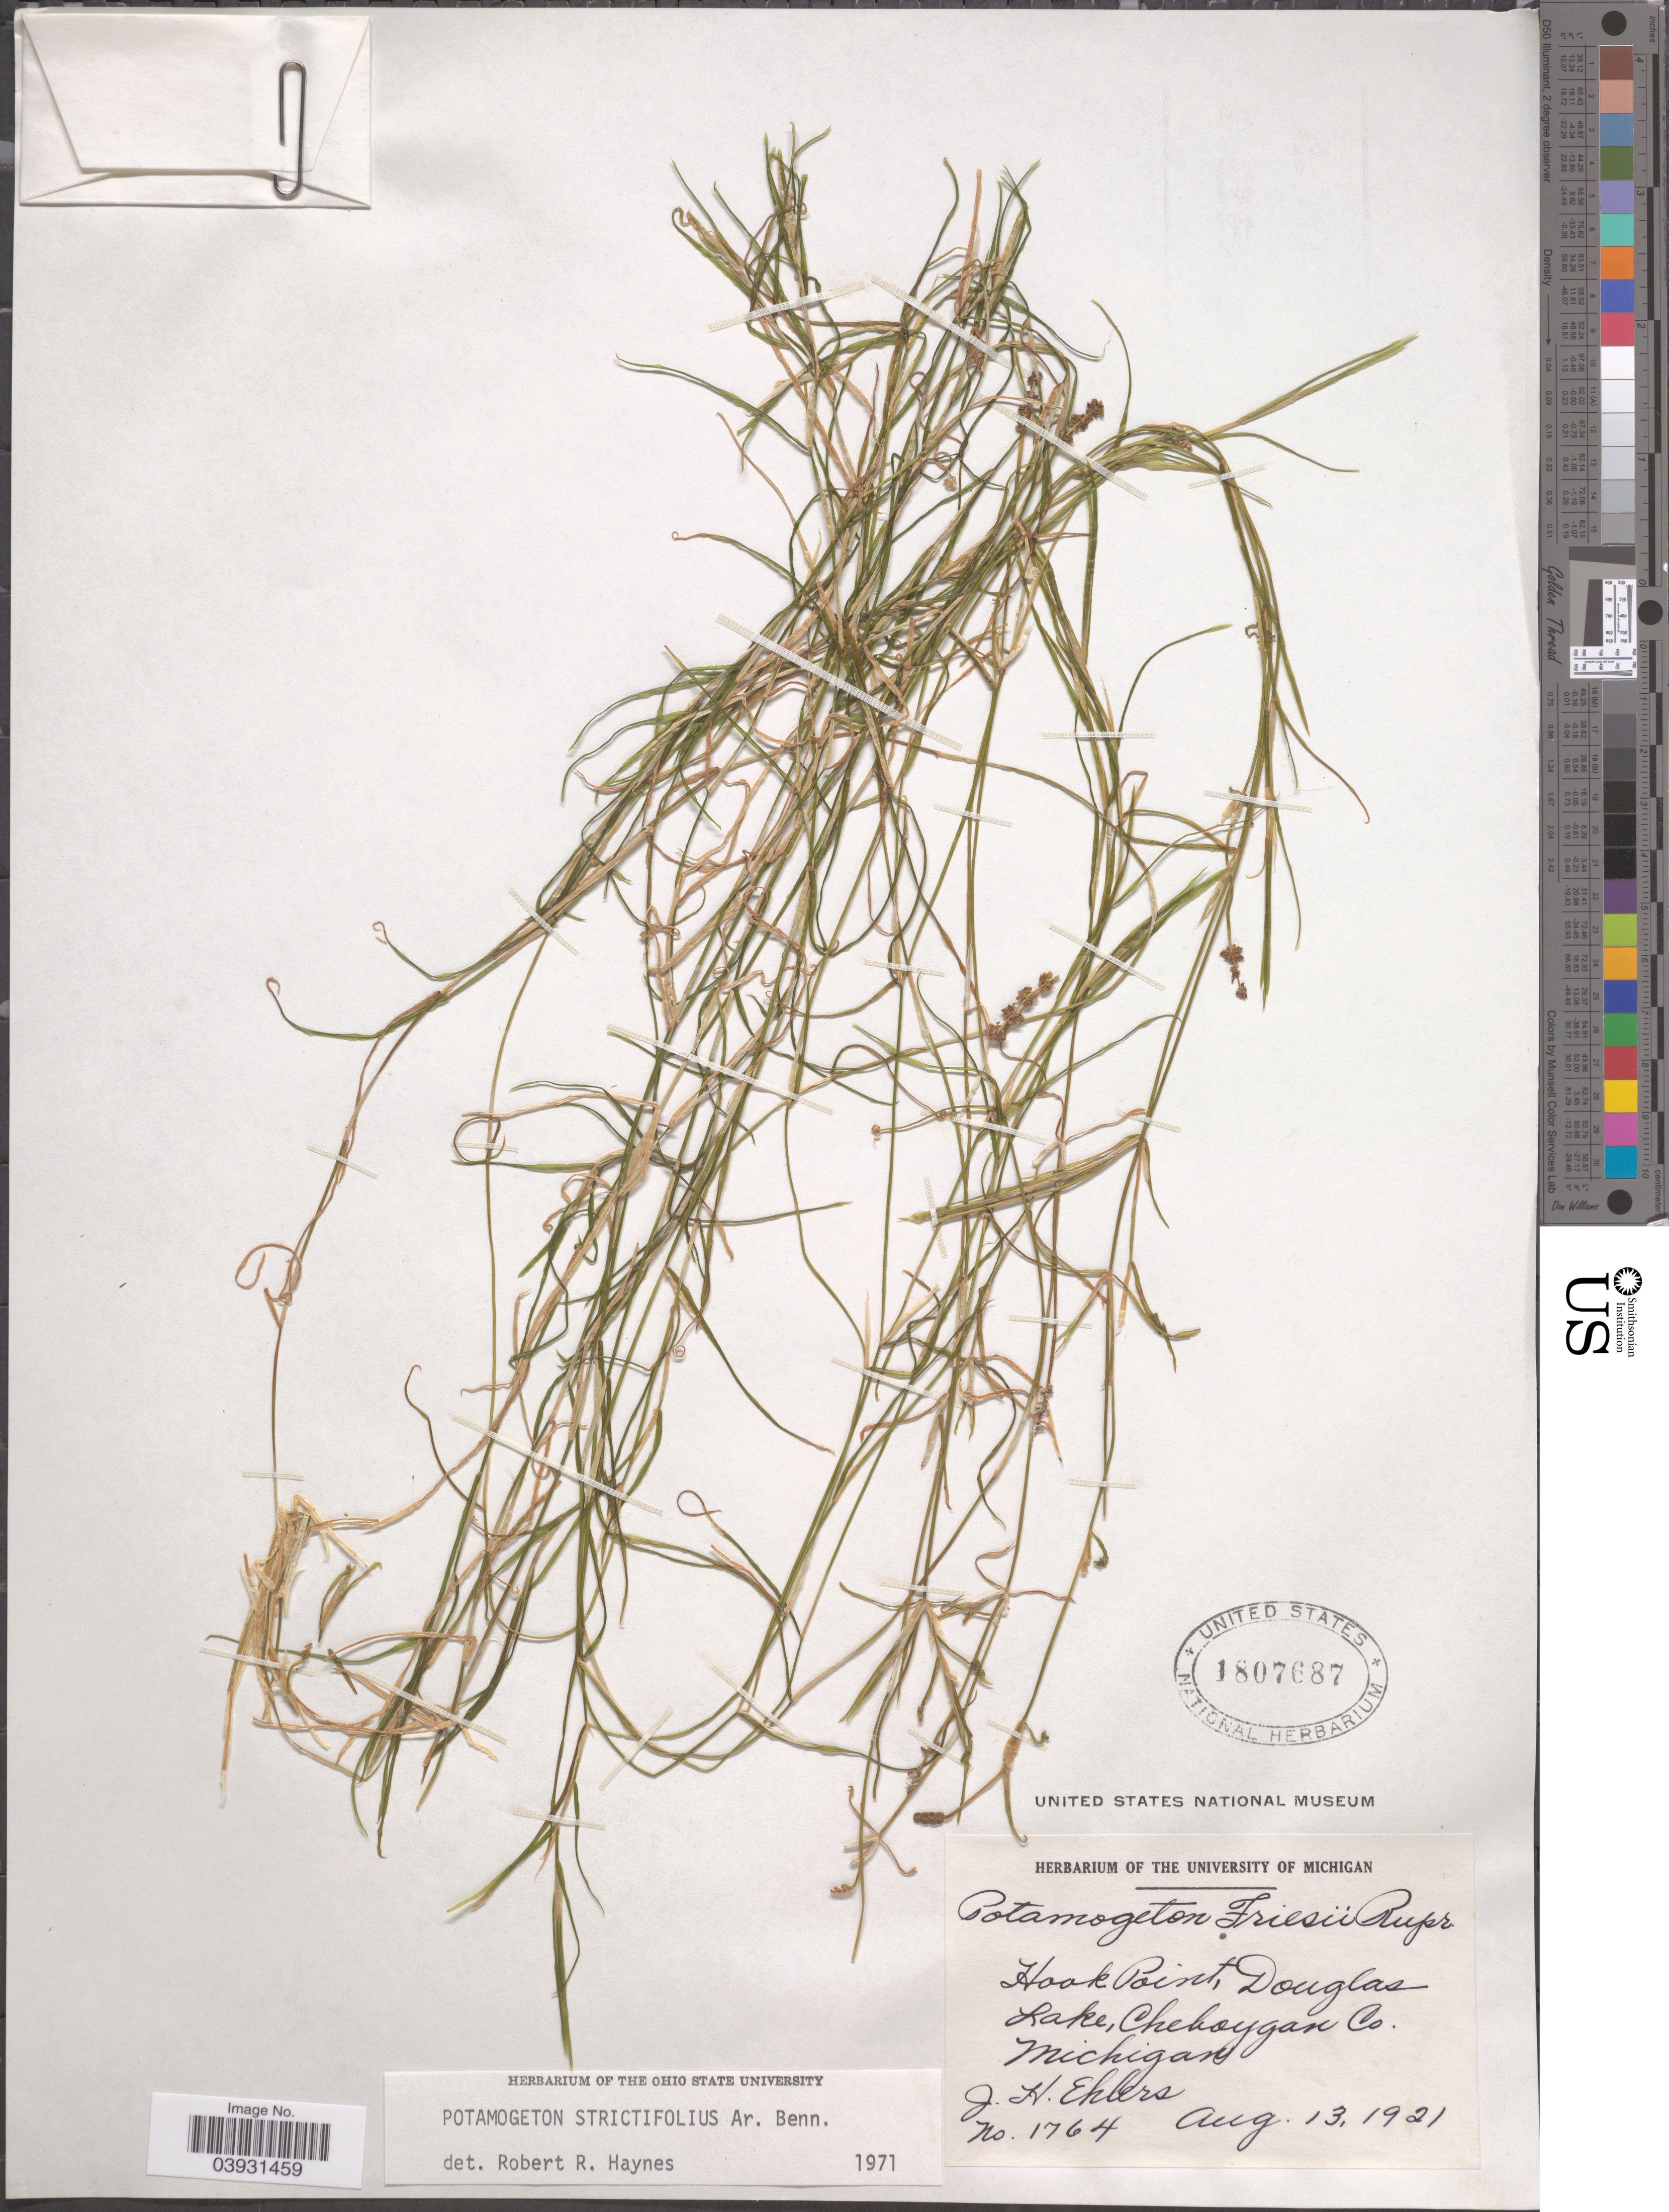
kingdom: Plantae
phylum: Tracheophyta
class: Liliopsida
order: Alismatales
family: Potamogetonaceae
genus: Potamogeton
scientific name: Potamogeton strictifolius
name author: A. Benn.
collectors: J. H. Ehlers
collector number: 1764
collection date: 1921-08-13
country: United States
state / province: Michigan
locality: Hook Point, Douglas Lake, Cheboygan Co.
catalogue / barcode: US 1807687